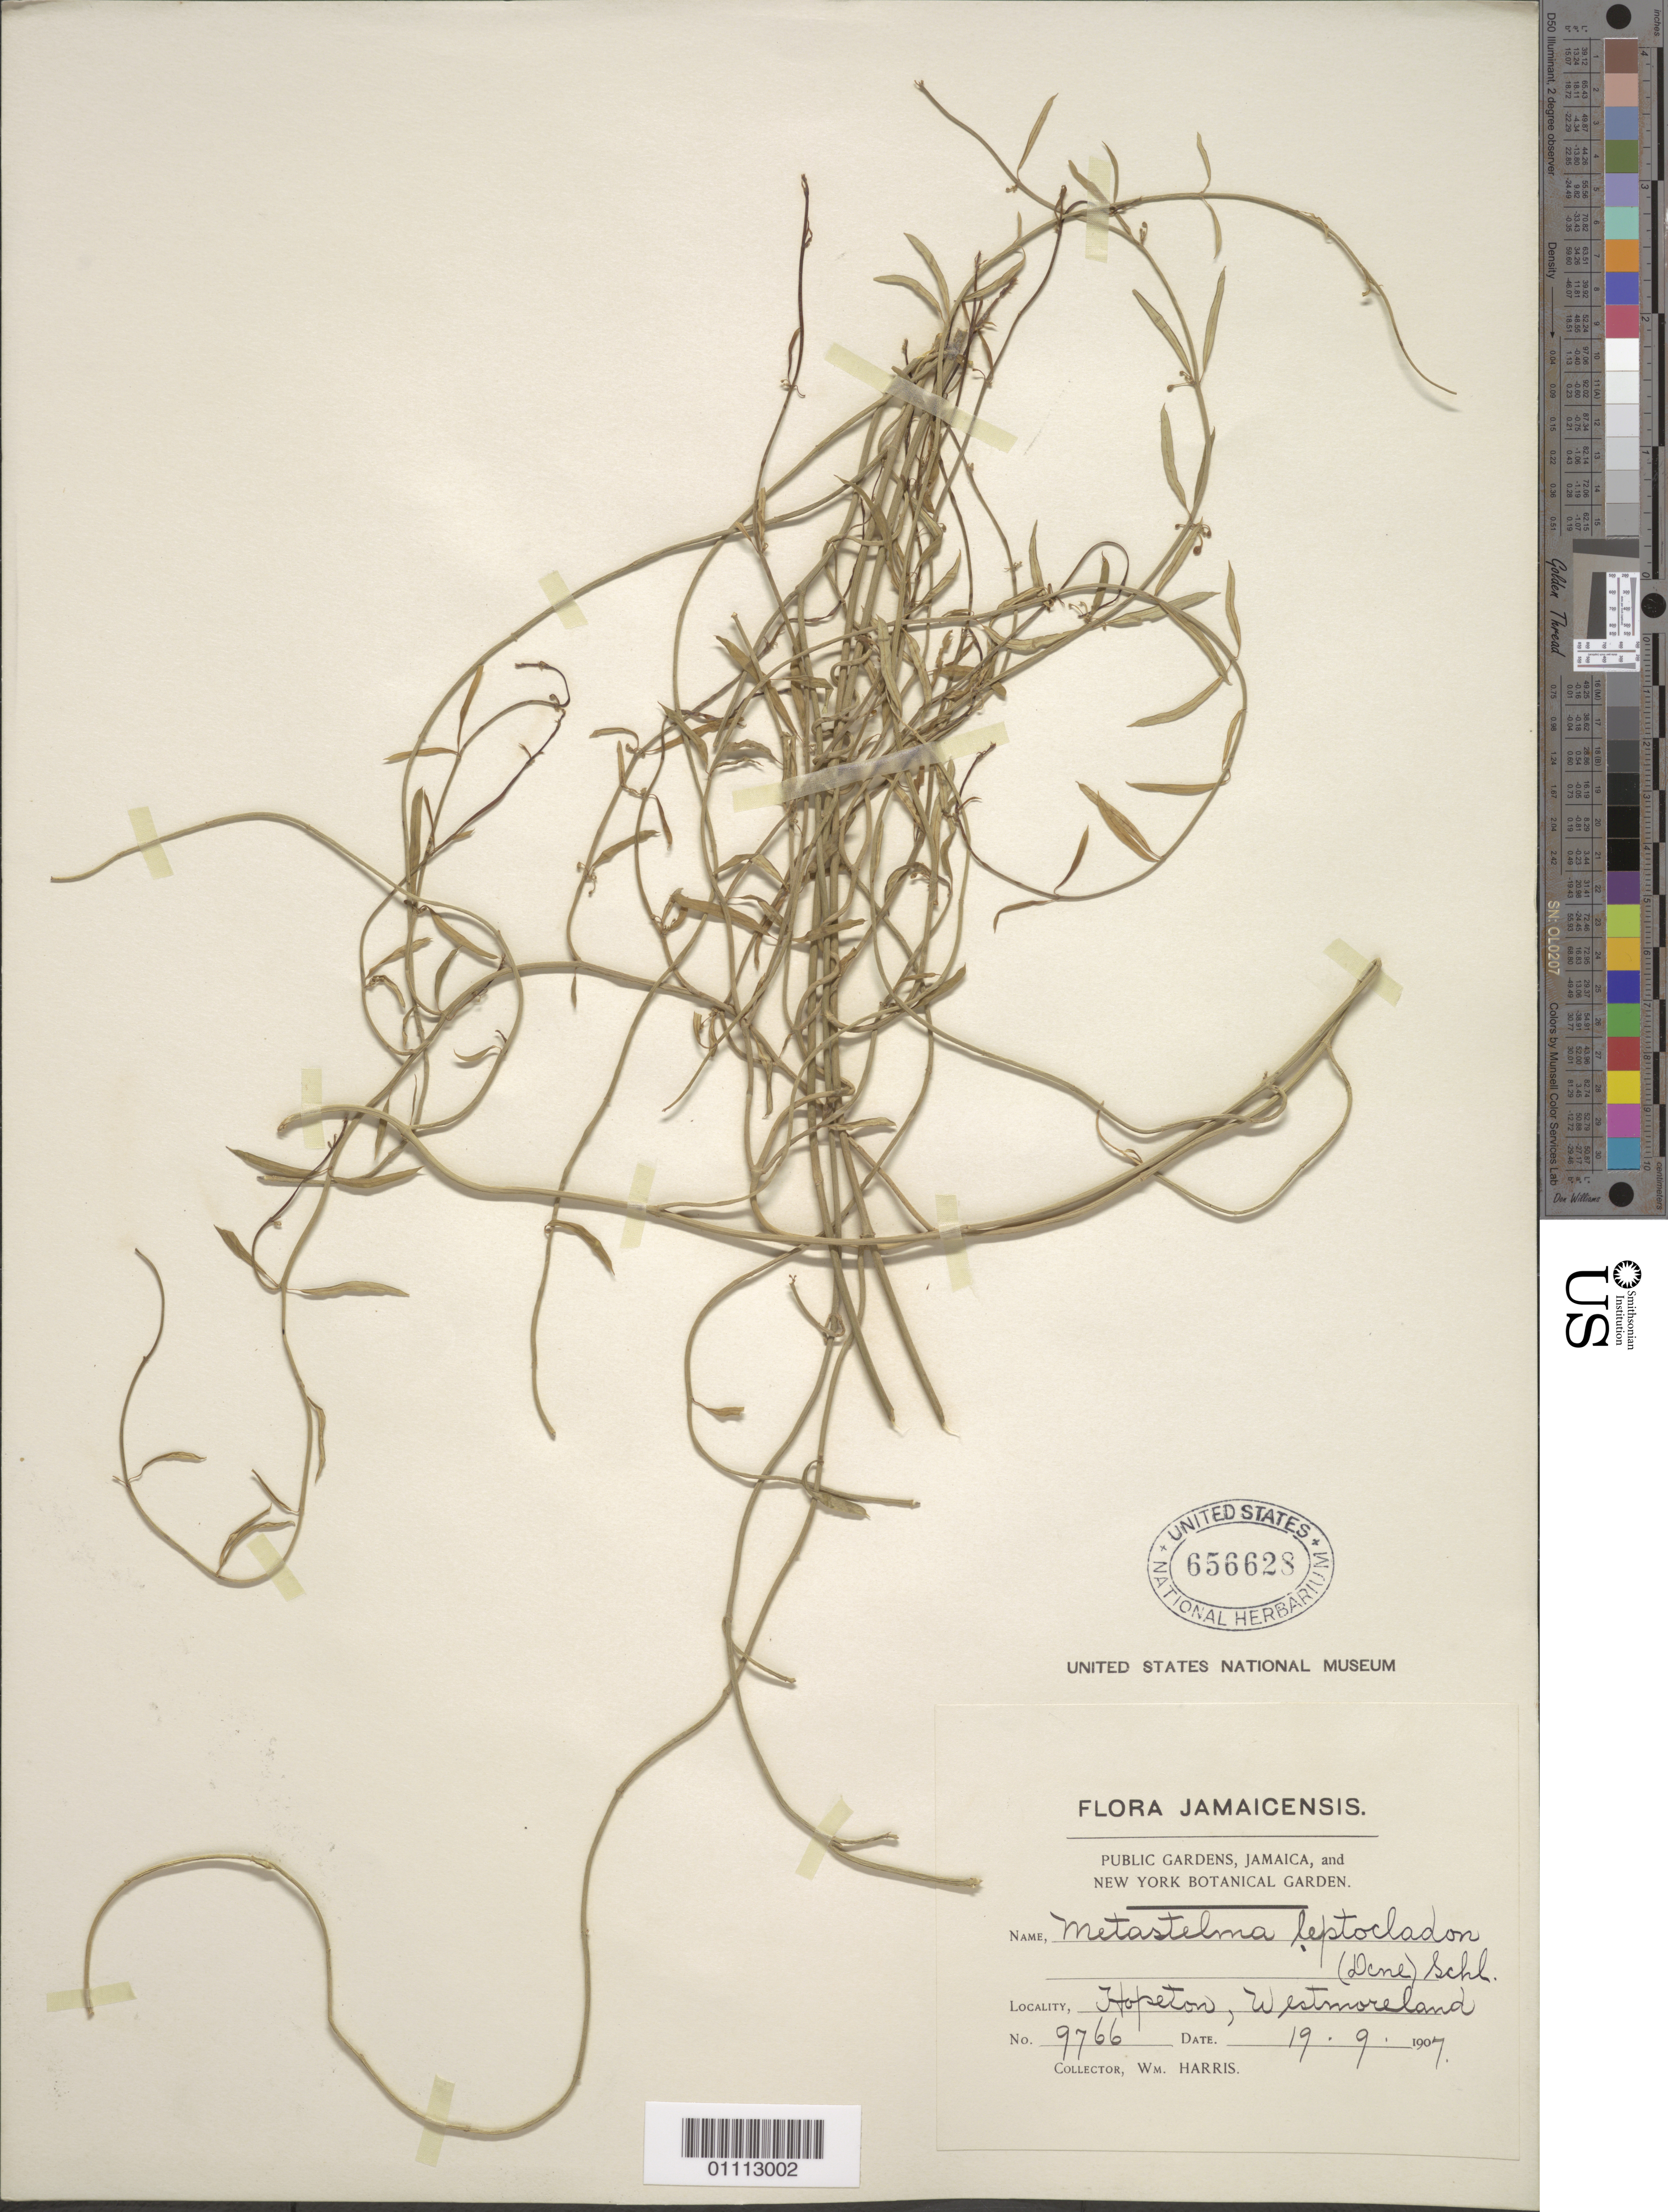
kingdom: Plantae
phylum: Tracheophyta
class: Magnoliopsida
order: Gentianales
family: Apocynaceae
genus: Cynanchum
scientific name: Cynanchum leptocladum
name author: (Decne.) J. Jiménez Alm.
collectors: W. Harris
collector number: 9766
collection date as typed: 19 Sep 1907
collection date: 1907-09-19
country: Jamaica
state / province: Westmoreland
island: Jamaica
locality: Hopeton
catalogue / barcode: US 656628